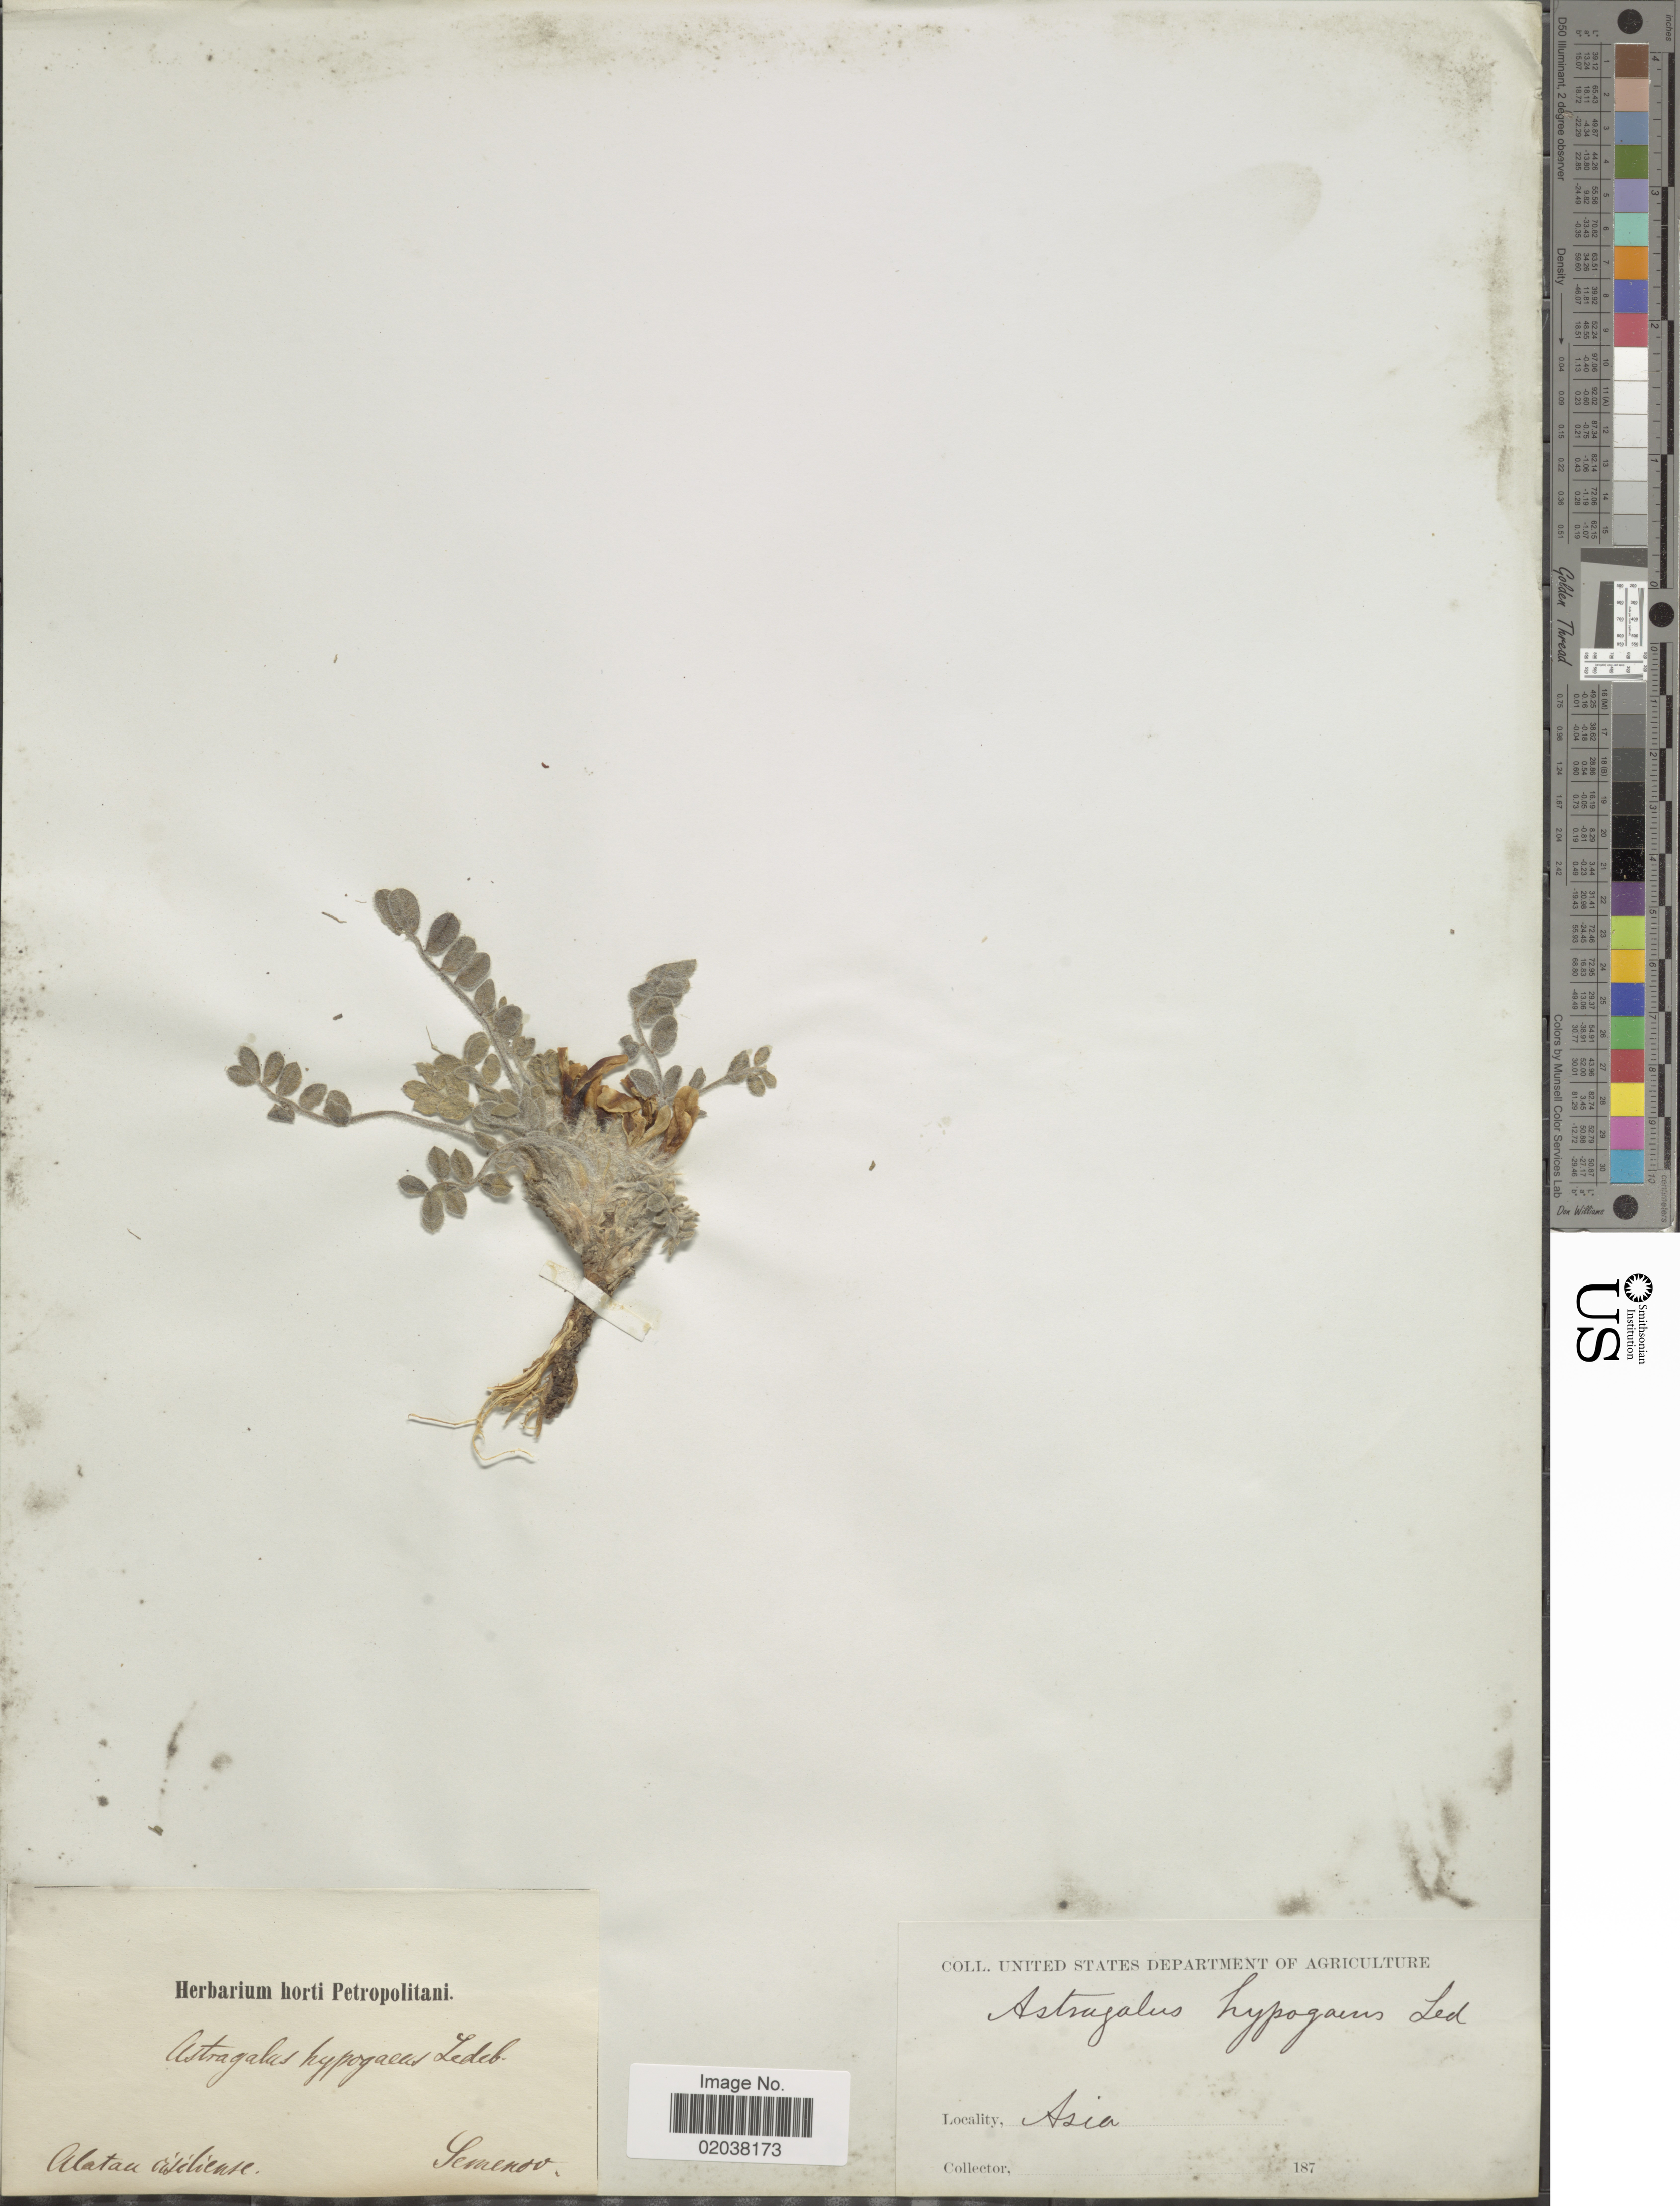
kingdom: Plantae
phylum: Tracheophyta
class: Magnoliopsida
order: Fabales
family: Fabaceae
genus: Astragalus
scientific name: Astragalus hypogaeus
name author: Ledeb.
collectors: -- Semenov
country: China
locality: Alatau citiliense